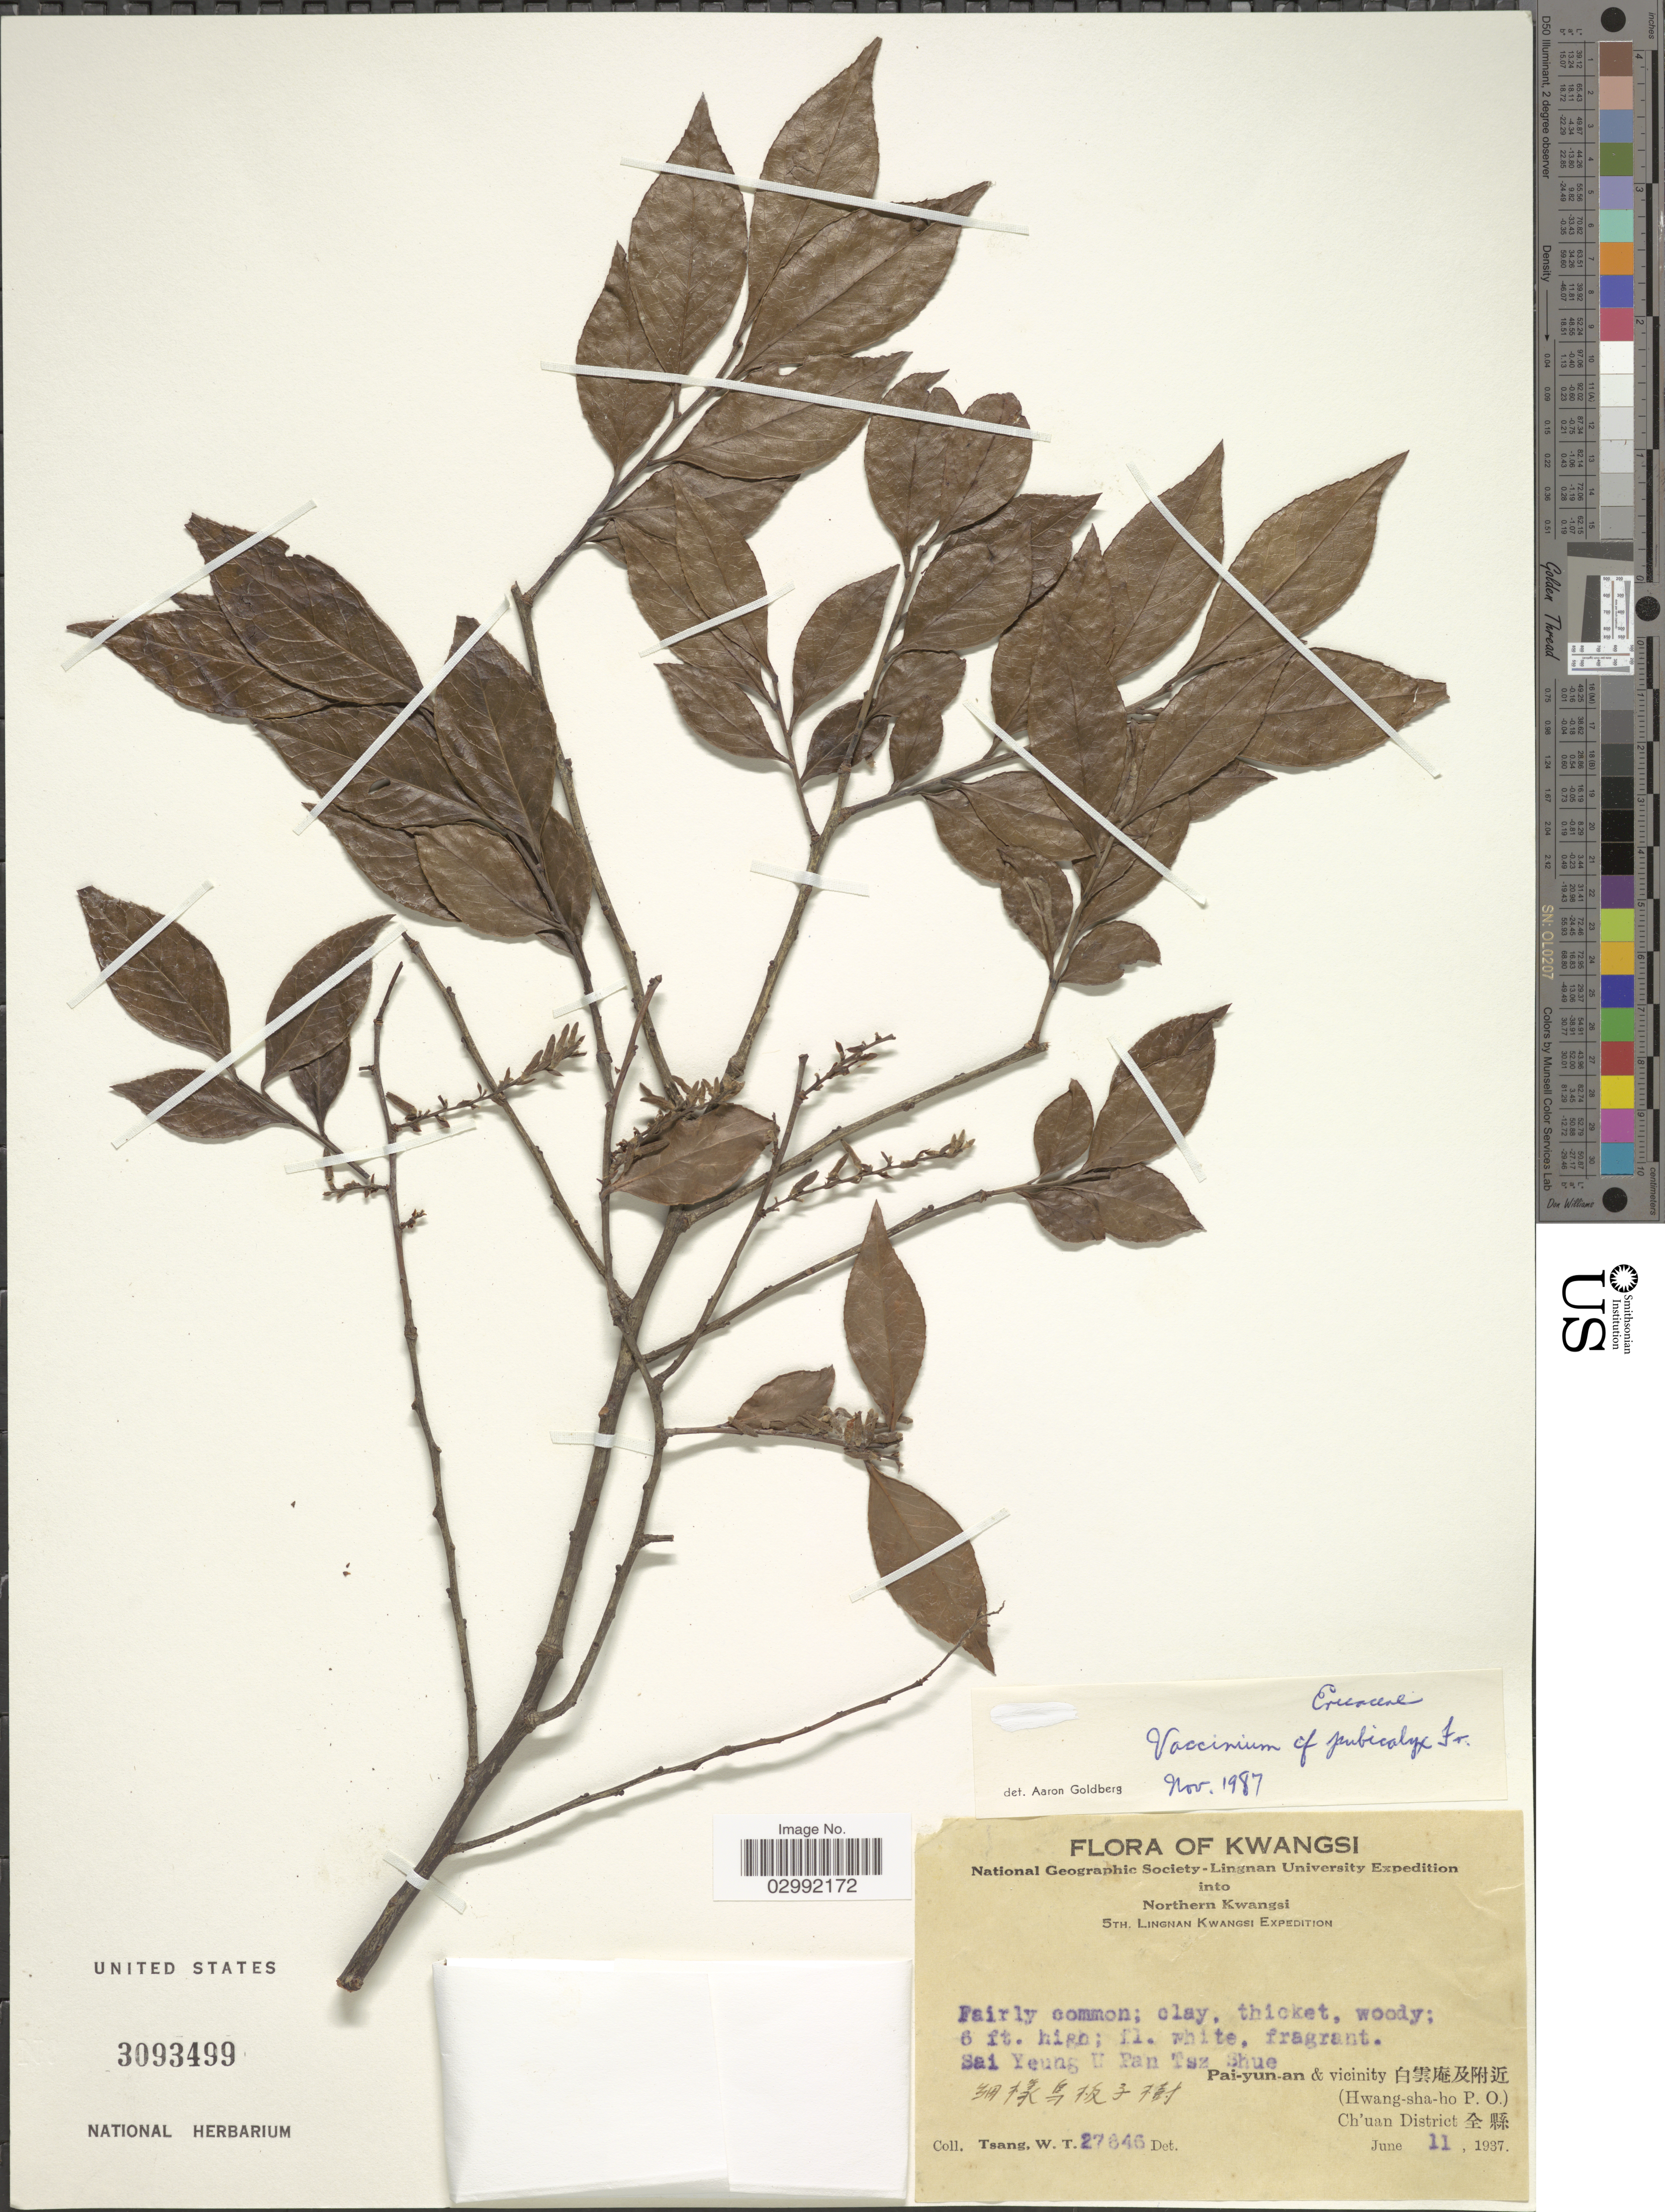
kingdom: Plantae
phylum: Tracheophyta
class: Magnoliopsida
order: Ericales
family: Ericaceae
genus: Vaccinium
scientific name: Vaccinium pubicalyx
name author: Franch.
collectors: W. T. Tsang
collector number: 27646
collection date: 1937-06-11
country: China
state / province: Guangxi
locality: Northern Kwangsi, Sai Yeung U Pan Tsz Shue, Pai-yun-an & vicinity (Hwang-sha-ho P.O.), Ch'uan District).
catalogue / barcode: US 3093499